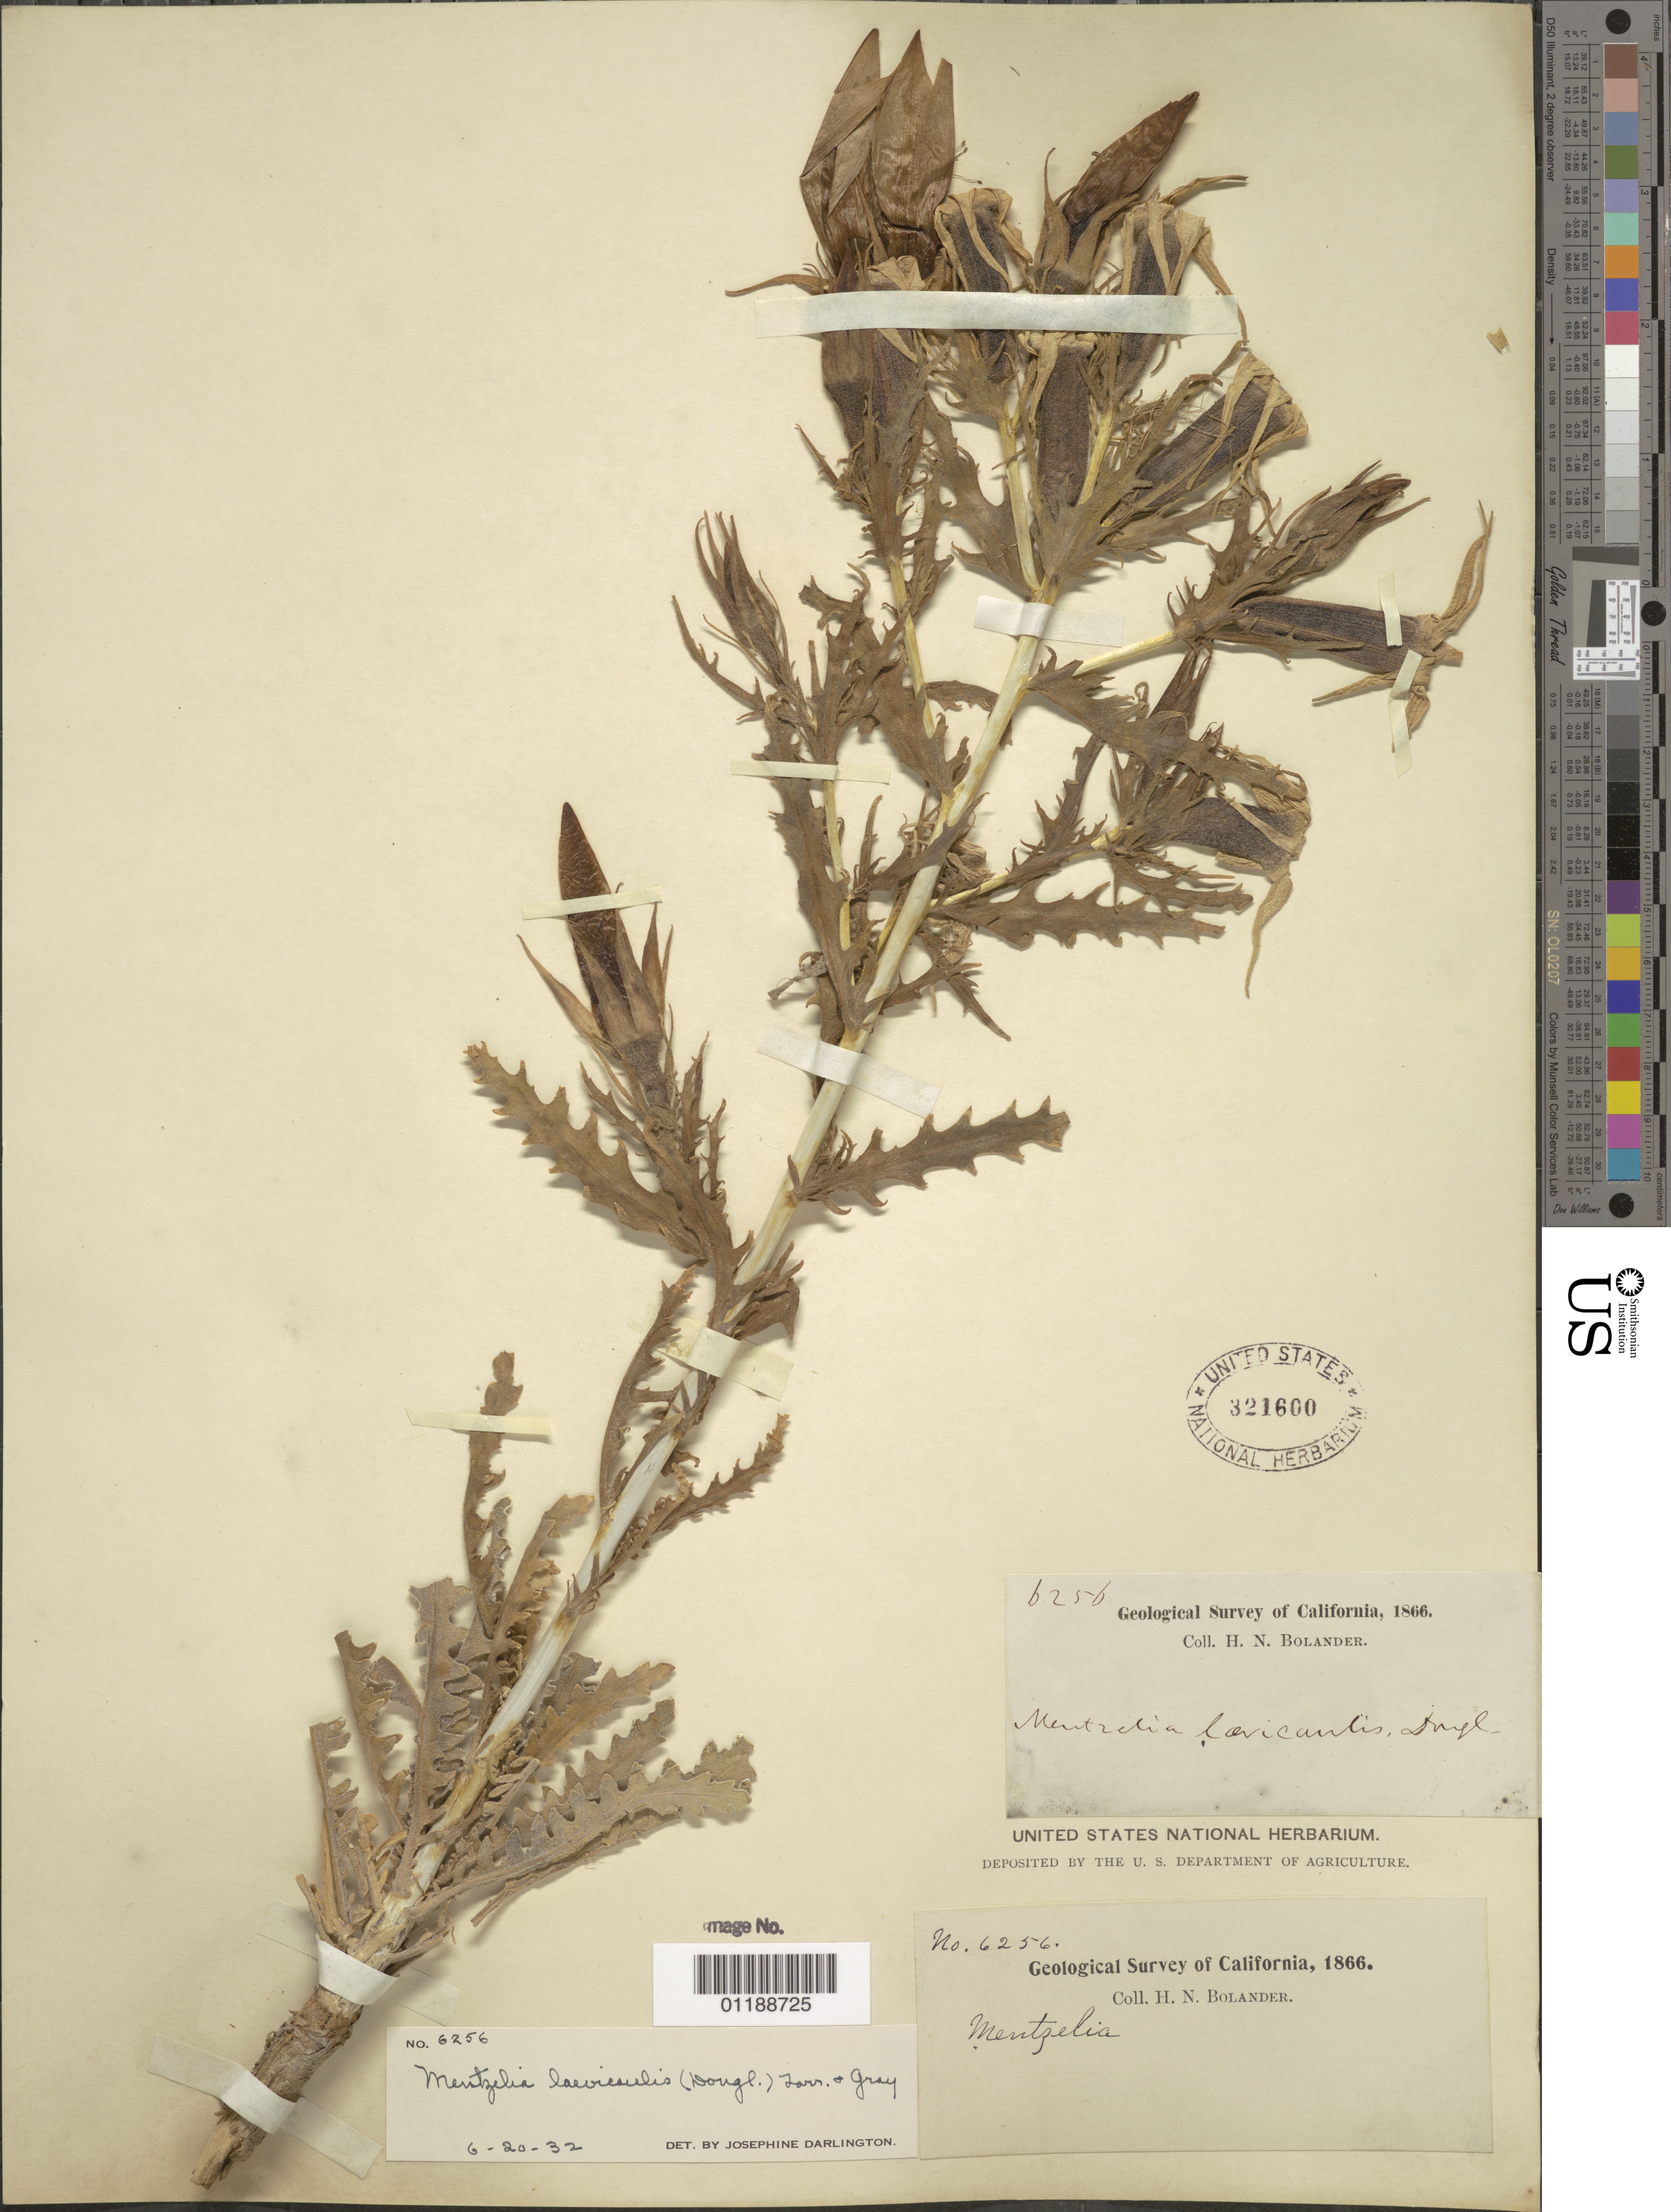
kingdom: Plantae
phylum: Tracheophyta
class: Magnoliopsida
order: Cornales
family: Loasaceae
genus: Mentzelia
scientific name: Mentzelia laevicaulis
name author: (Douglas ex Hook.) Torr. & A. Gray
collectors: H. Bolander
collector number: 6256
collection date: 1866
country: United States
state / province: California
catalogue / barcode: US 321600